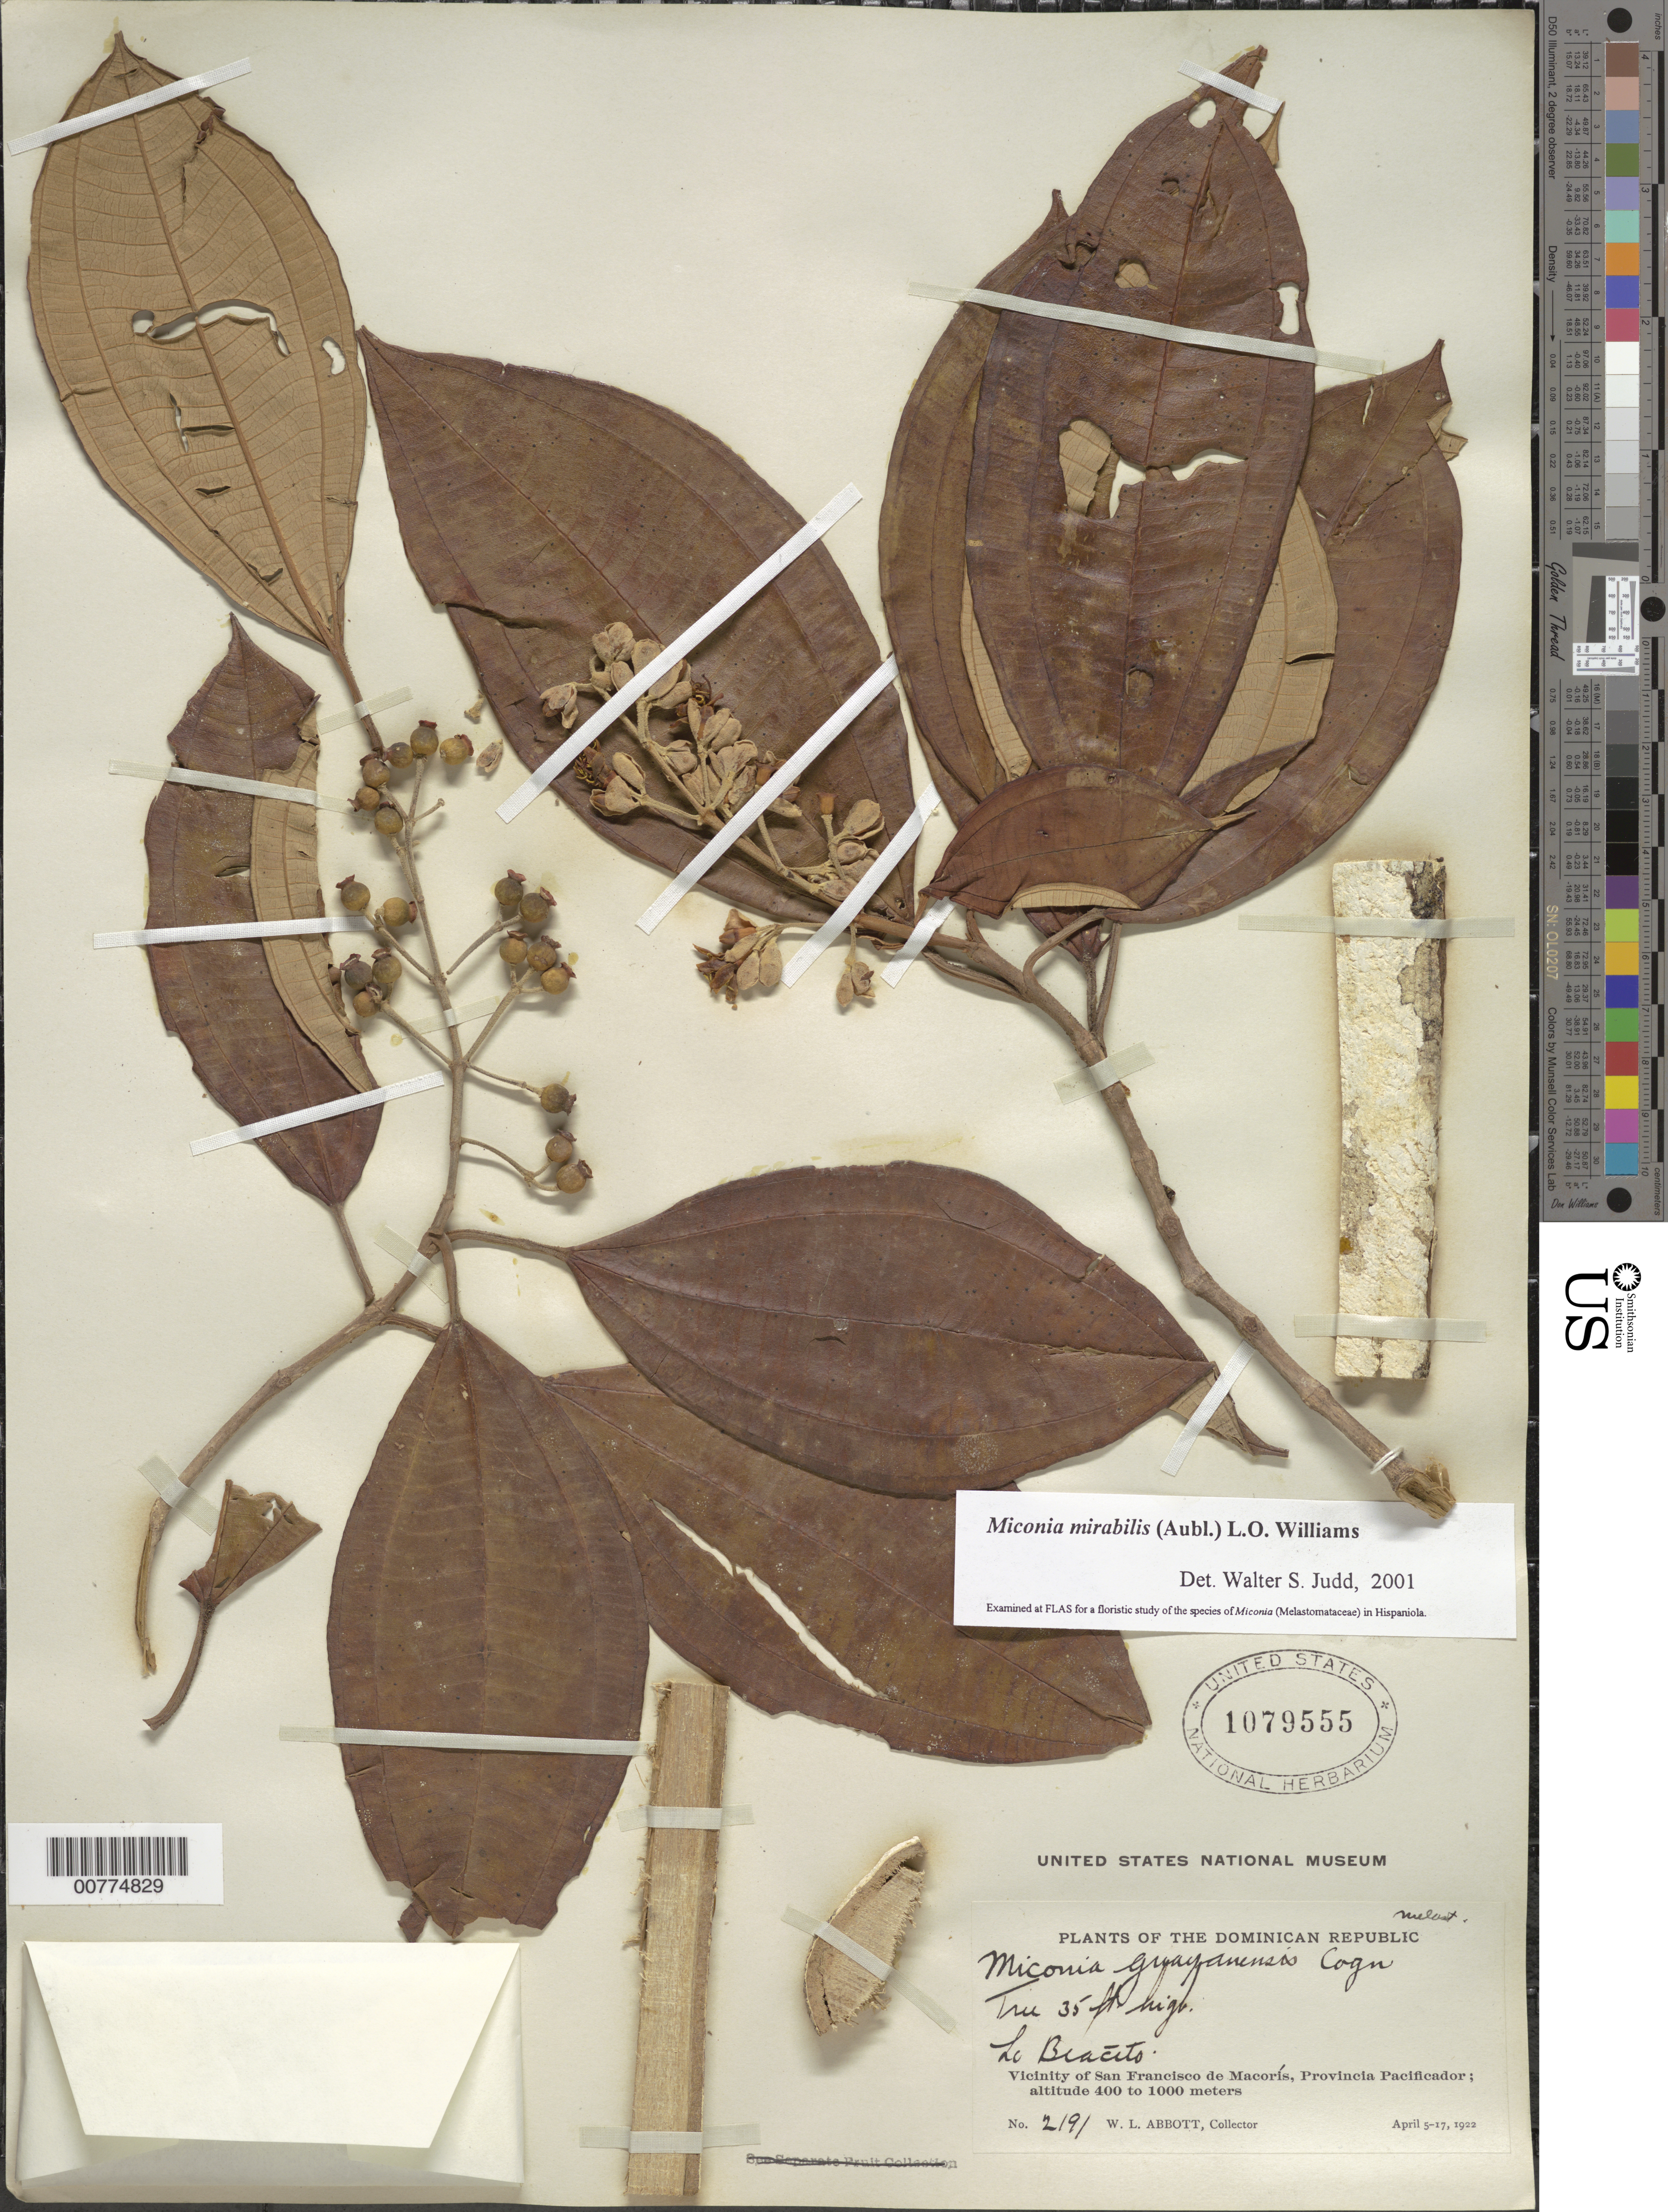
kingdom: Plantae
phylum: Tracheophyta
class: Magnoliopsida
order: Myrtales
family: Melastomataceae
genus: Miconia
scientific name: Miconia mirabilis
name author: (Aubl.) L.O. Williams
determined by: Judd, Walter S.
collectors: W. L. Abbott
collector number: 2191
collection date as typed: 05 Apr 1922 to 17 Apr 1922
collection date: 1922-04-05/1922-04-17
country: Dominican Republic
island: Hispaniola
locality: Province of "Pacificador", vicinity of San Francisco de Macorís, Lo Bracito.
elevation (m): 400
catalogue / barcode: US 1079555